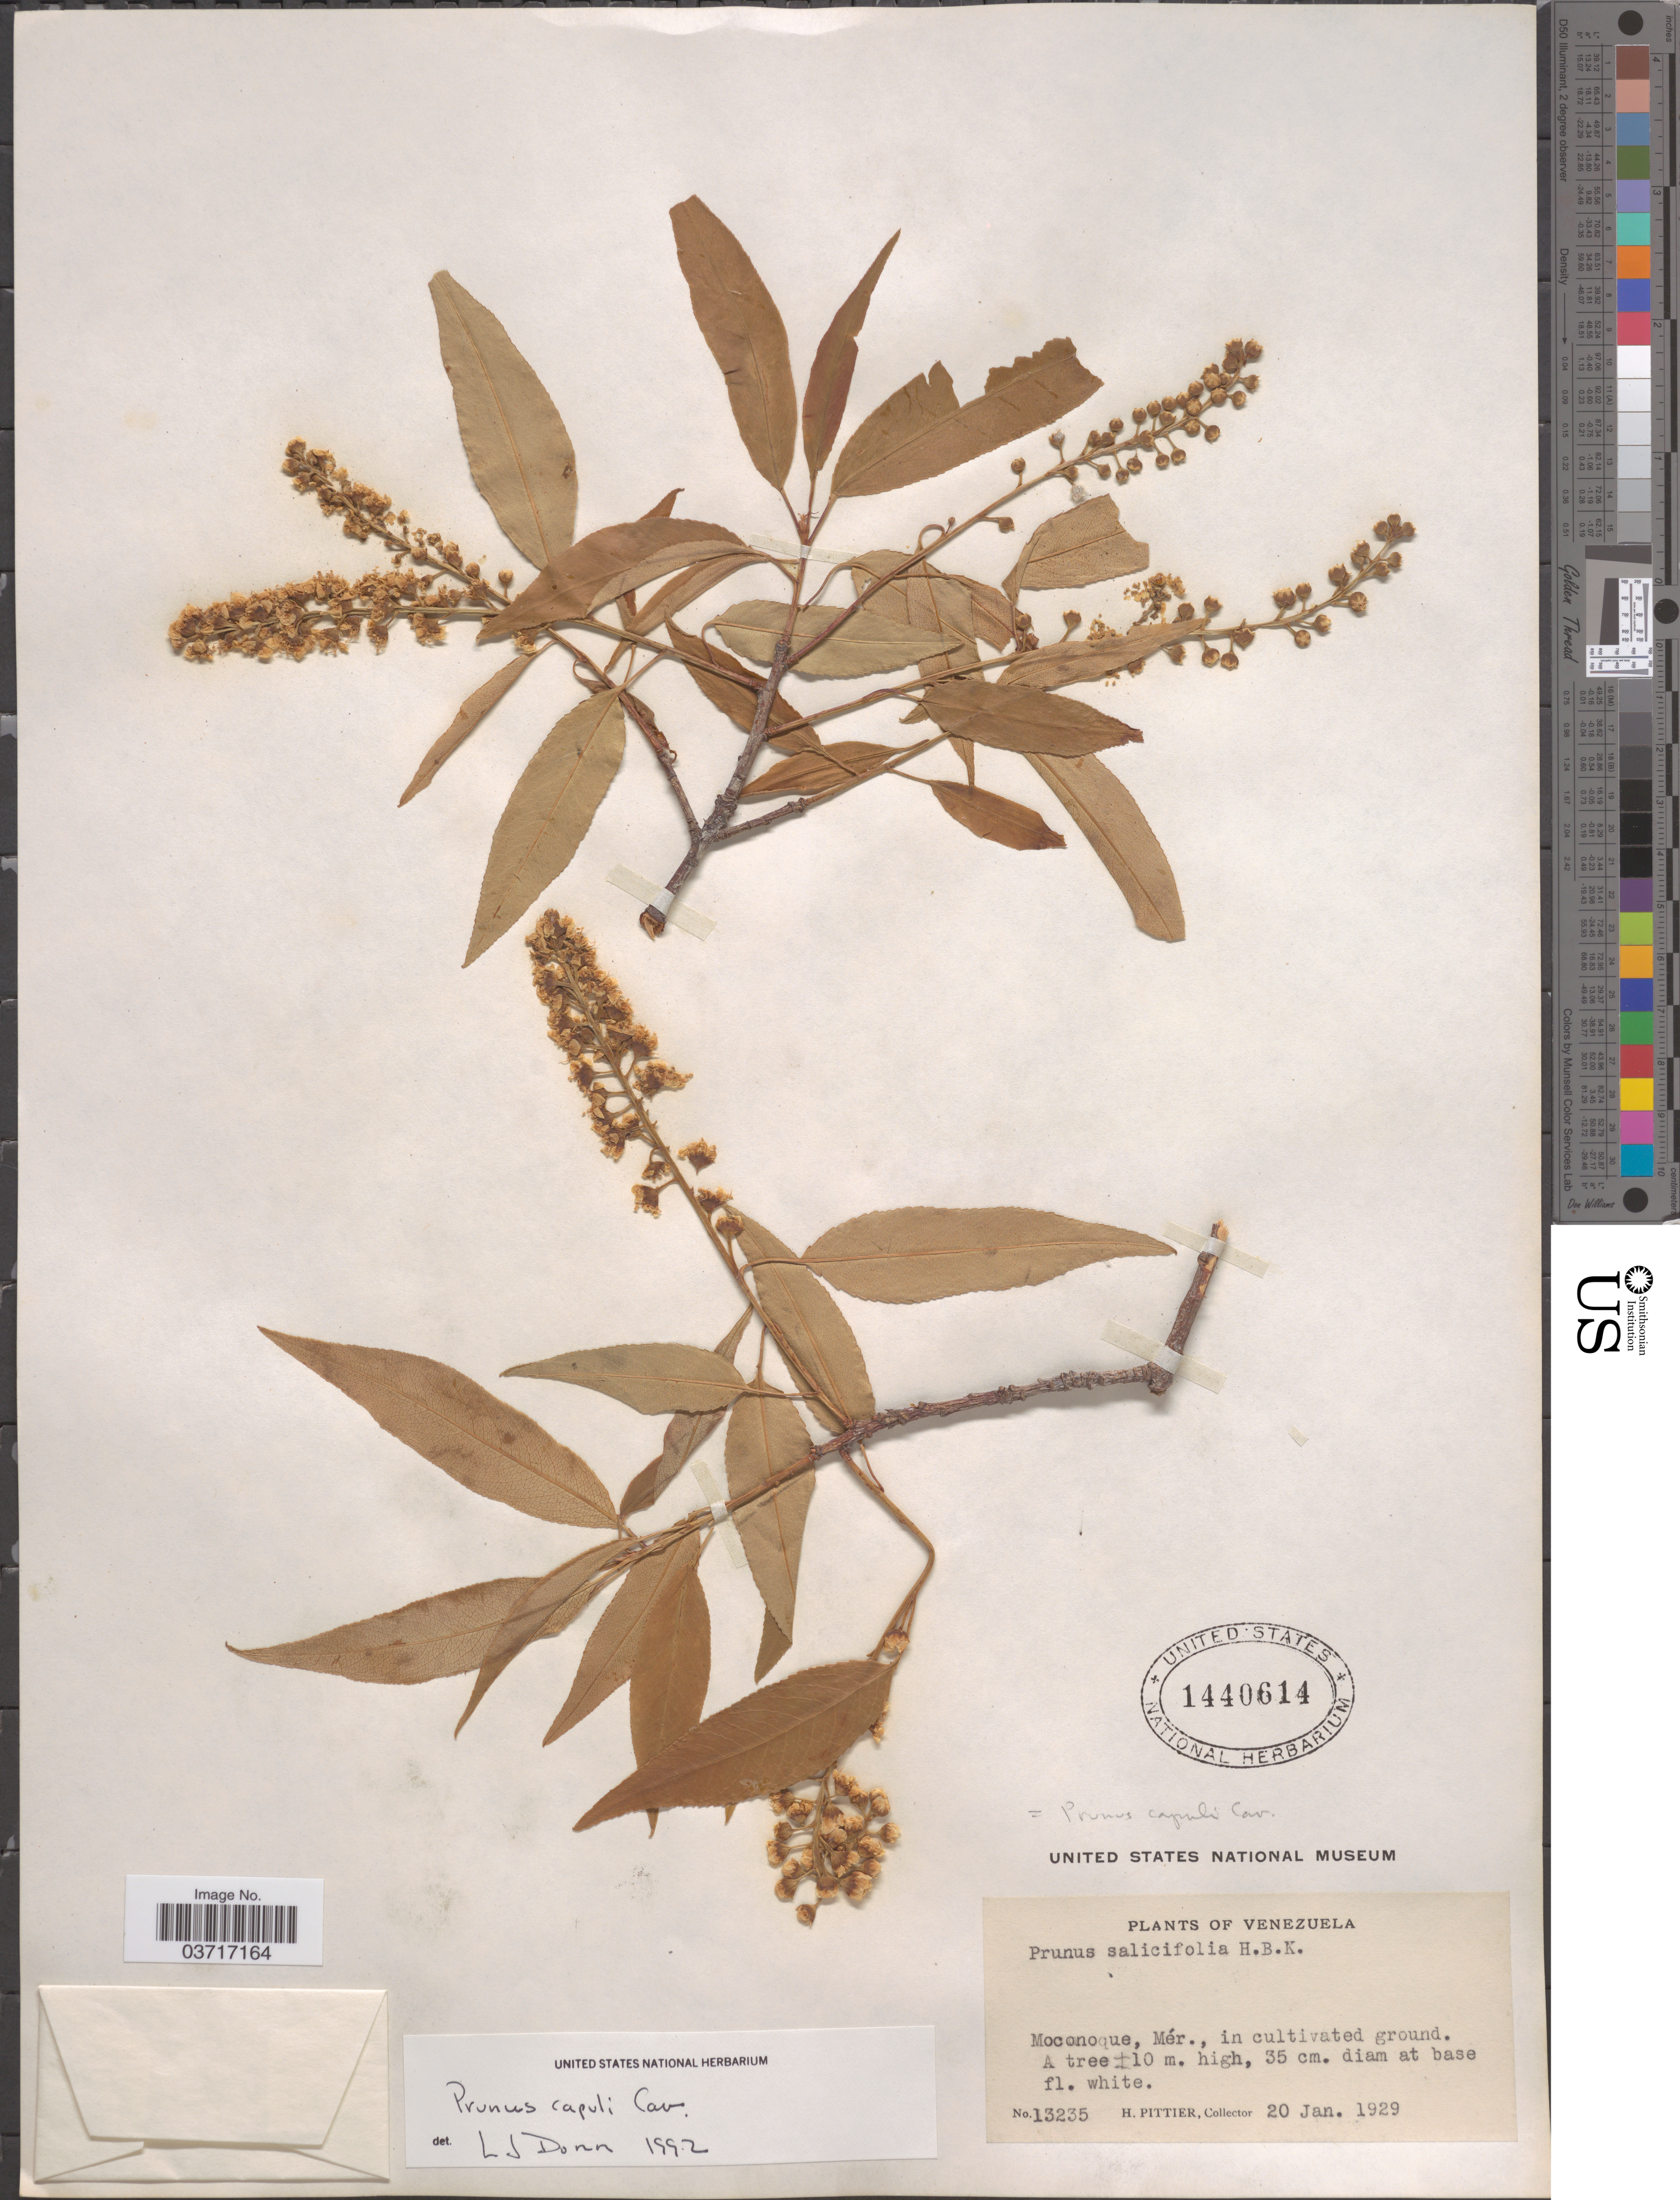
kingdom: Plantae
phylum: Tracheophyta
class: Magnoliopsida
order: Rosales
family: Rosaceae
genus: Prunus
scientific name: Prunus serotina subsp. capuli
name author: (Cav. ex Spreng.) McVaugh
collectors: H. F. Pittier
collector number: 13235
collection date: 1929-01-20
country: Venezuela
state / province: Merida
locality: Moconoque, Mér.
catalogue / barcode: US 1440614